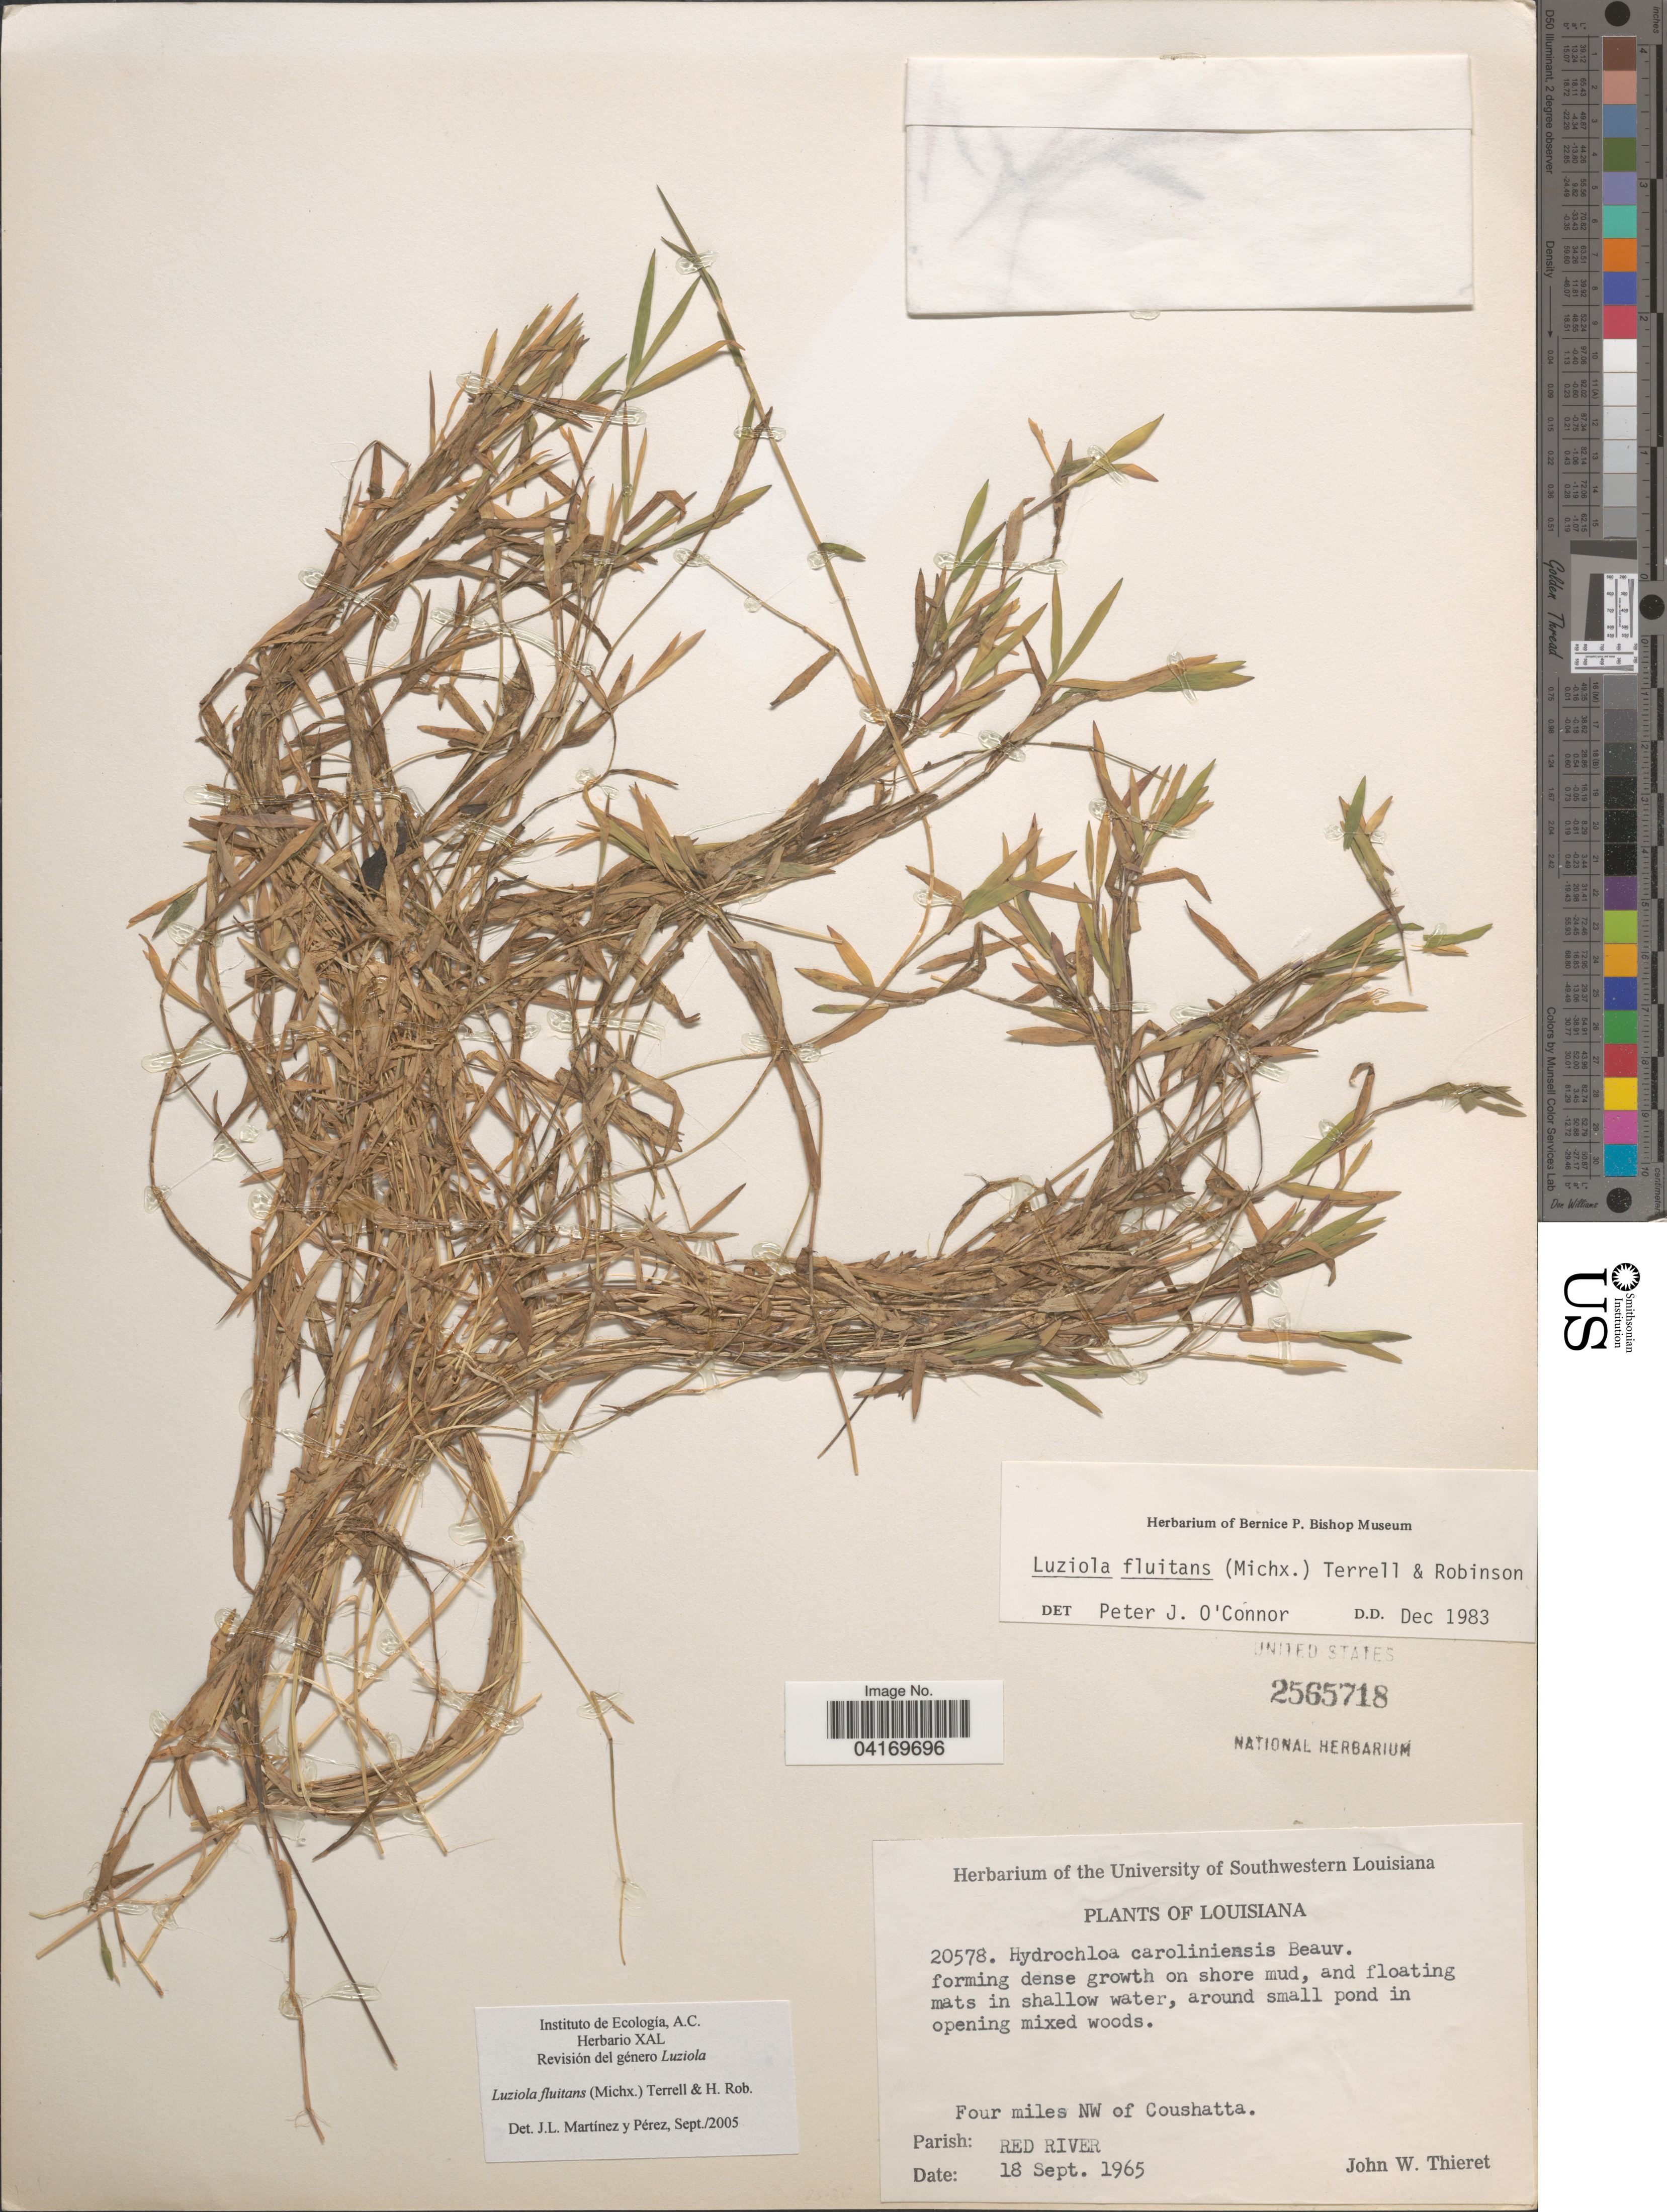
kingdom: Plantae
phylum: Tracheophyta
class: Liliopsida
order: Poales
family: Poaceae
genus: Luziola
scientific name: Luziola fluitans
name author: (Michx.) Terrell & H. Rob.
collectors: J. W. Thieret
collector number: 20578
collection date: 1965-09-18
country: United States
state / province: Louisiana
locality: Four miles NW of Coushatta. Parish: Red River.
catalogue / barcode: US 2565718